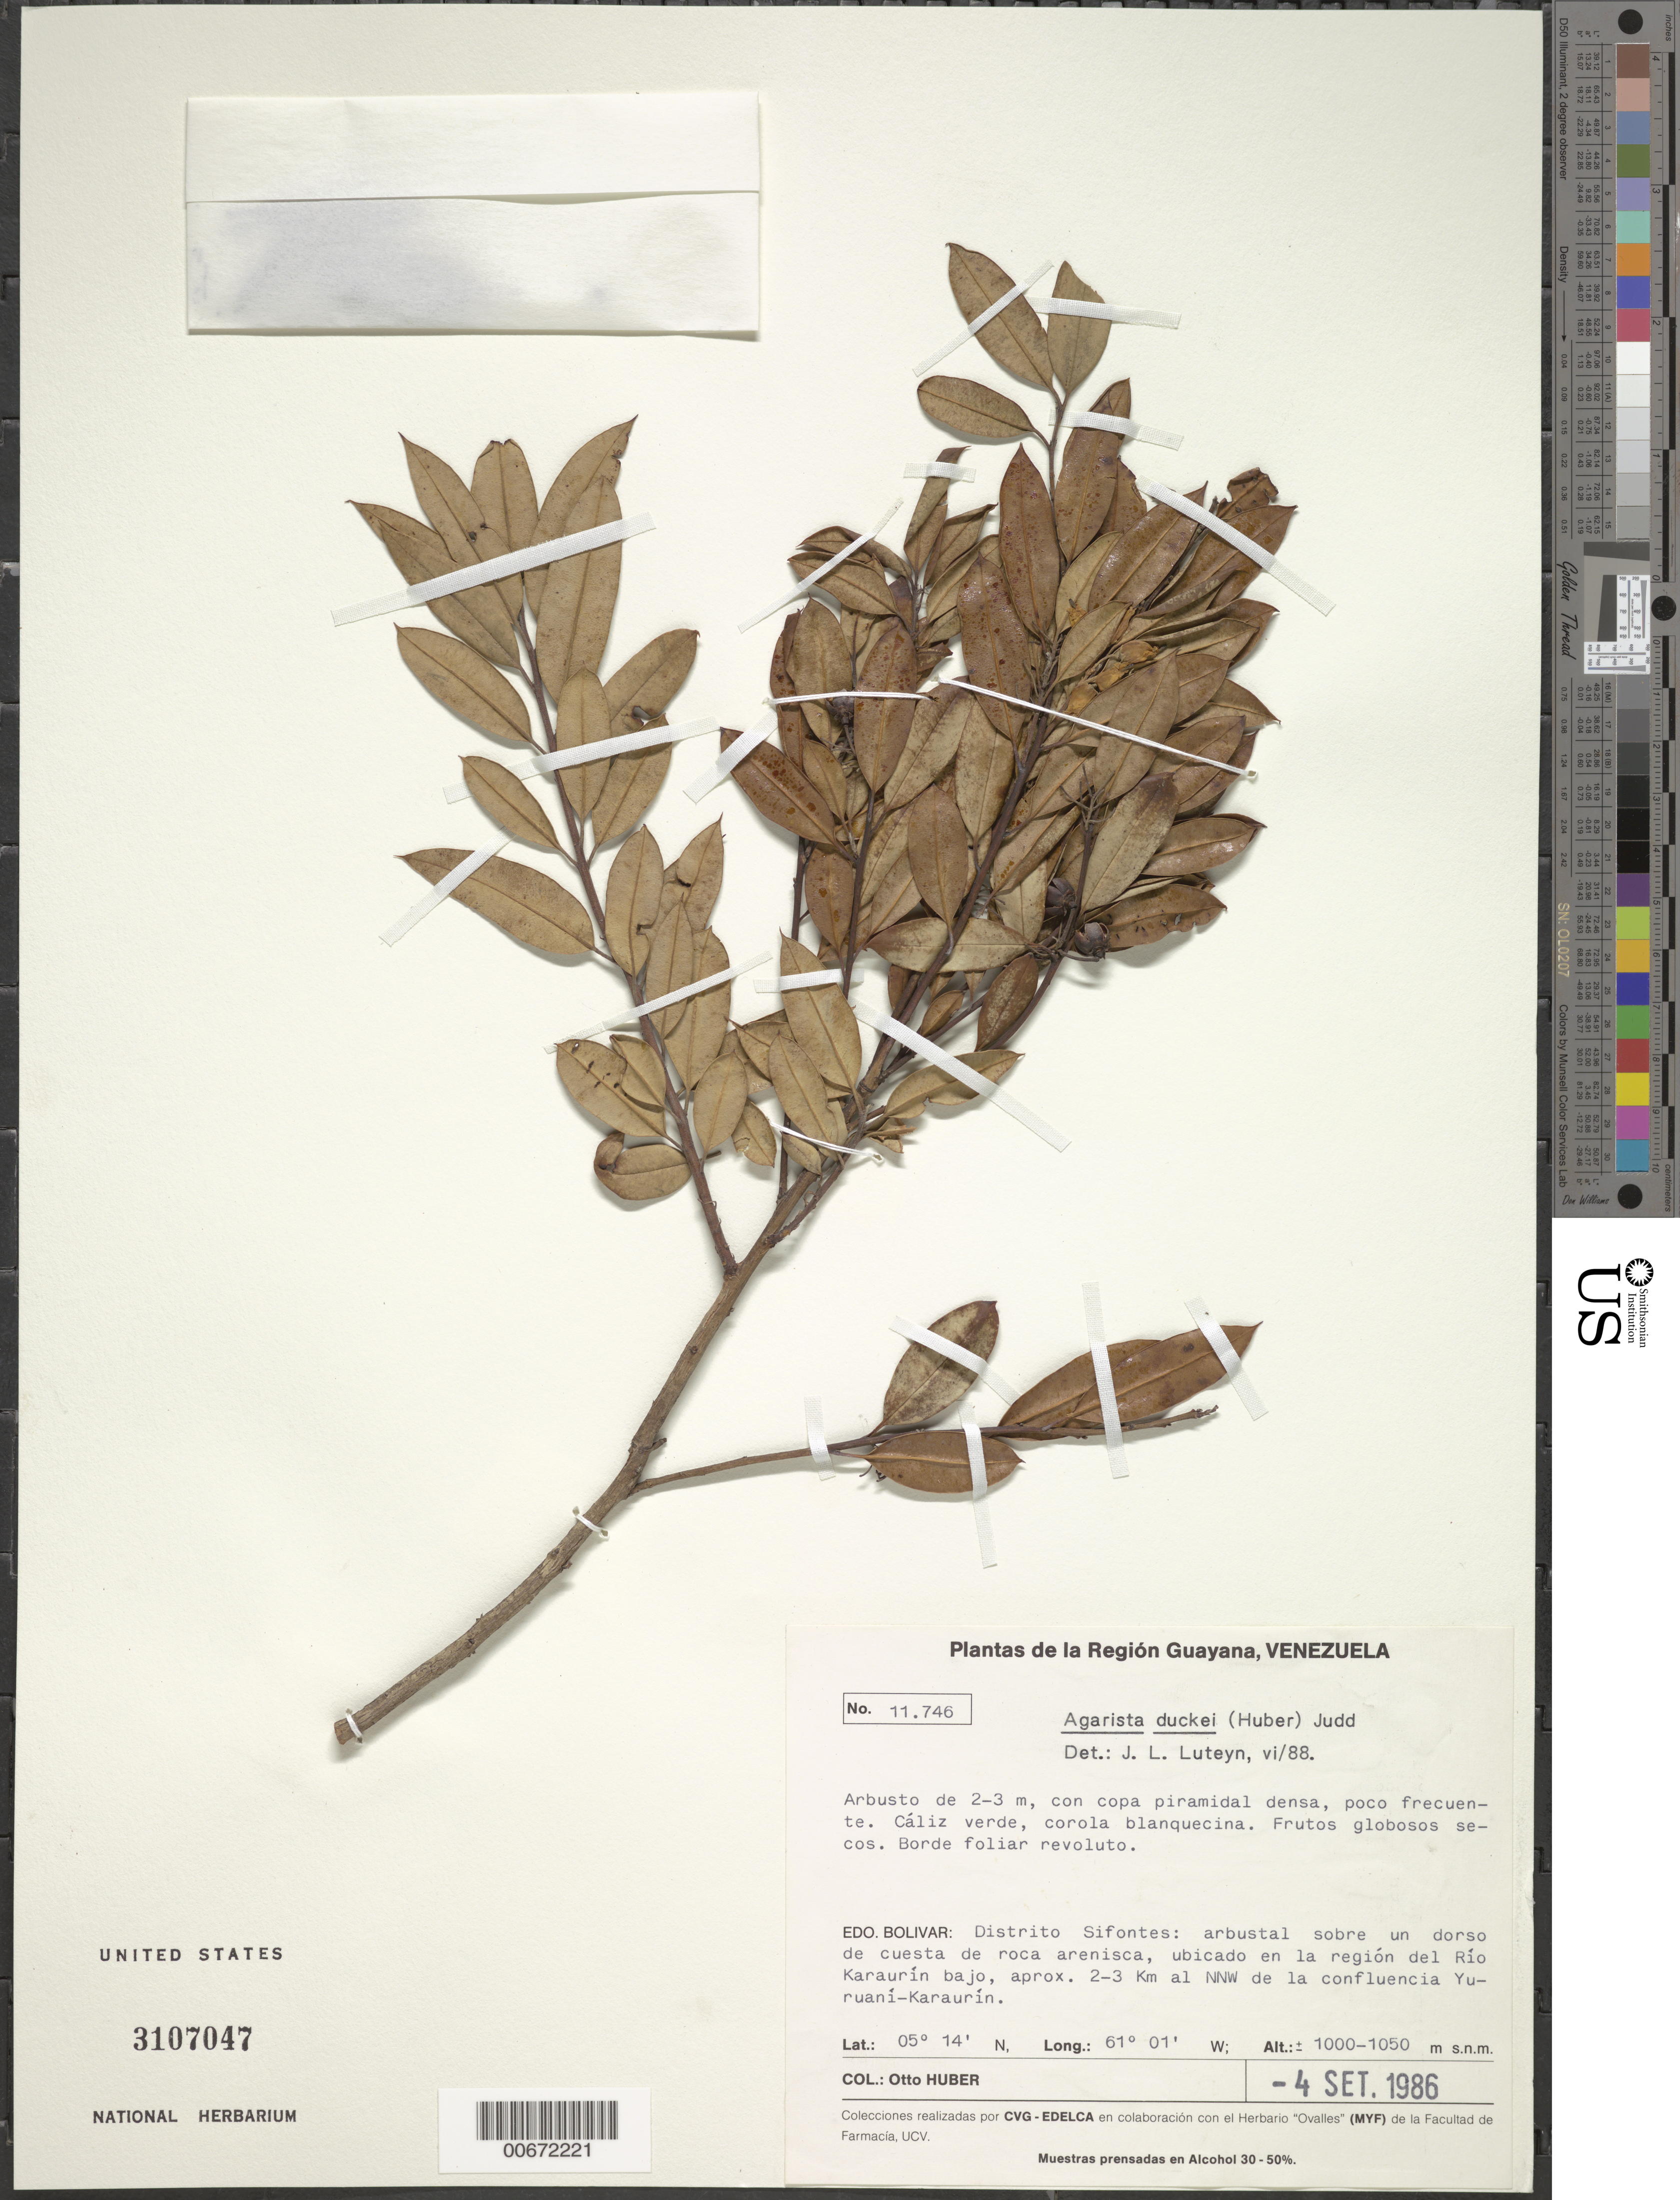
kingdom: Plantae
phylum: Tracheophyta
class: Magnoliopsida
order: Ericales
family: Ericaceae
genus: Agarista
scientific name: Agarista duckei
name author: (Huber) Judd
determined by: Luteyn, J. L.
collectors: O. Huber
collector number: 11746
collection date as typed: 4-Sep-86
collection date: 1986-09-04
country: Venezuela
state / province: Bolívar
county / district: Sifontes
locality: Río Karaurín, 2-3 km NNW de la confl. Yuruaní-Karaurín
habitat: Sobre un dorso de cuesta de roca arenisca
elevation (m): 1000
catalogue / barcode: US 3107047